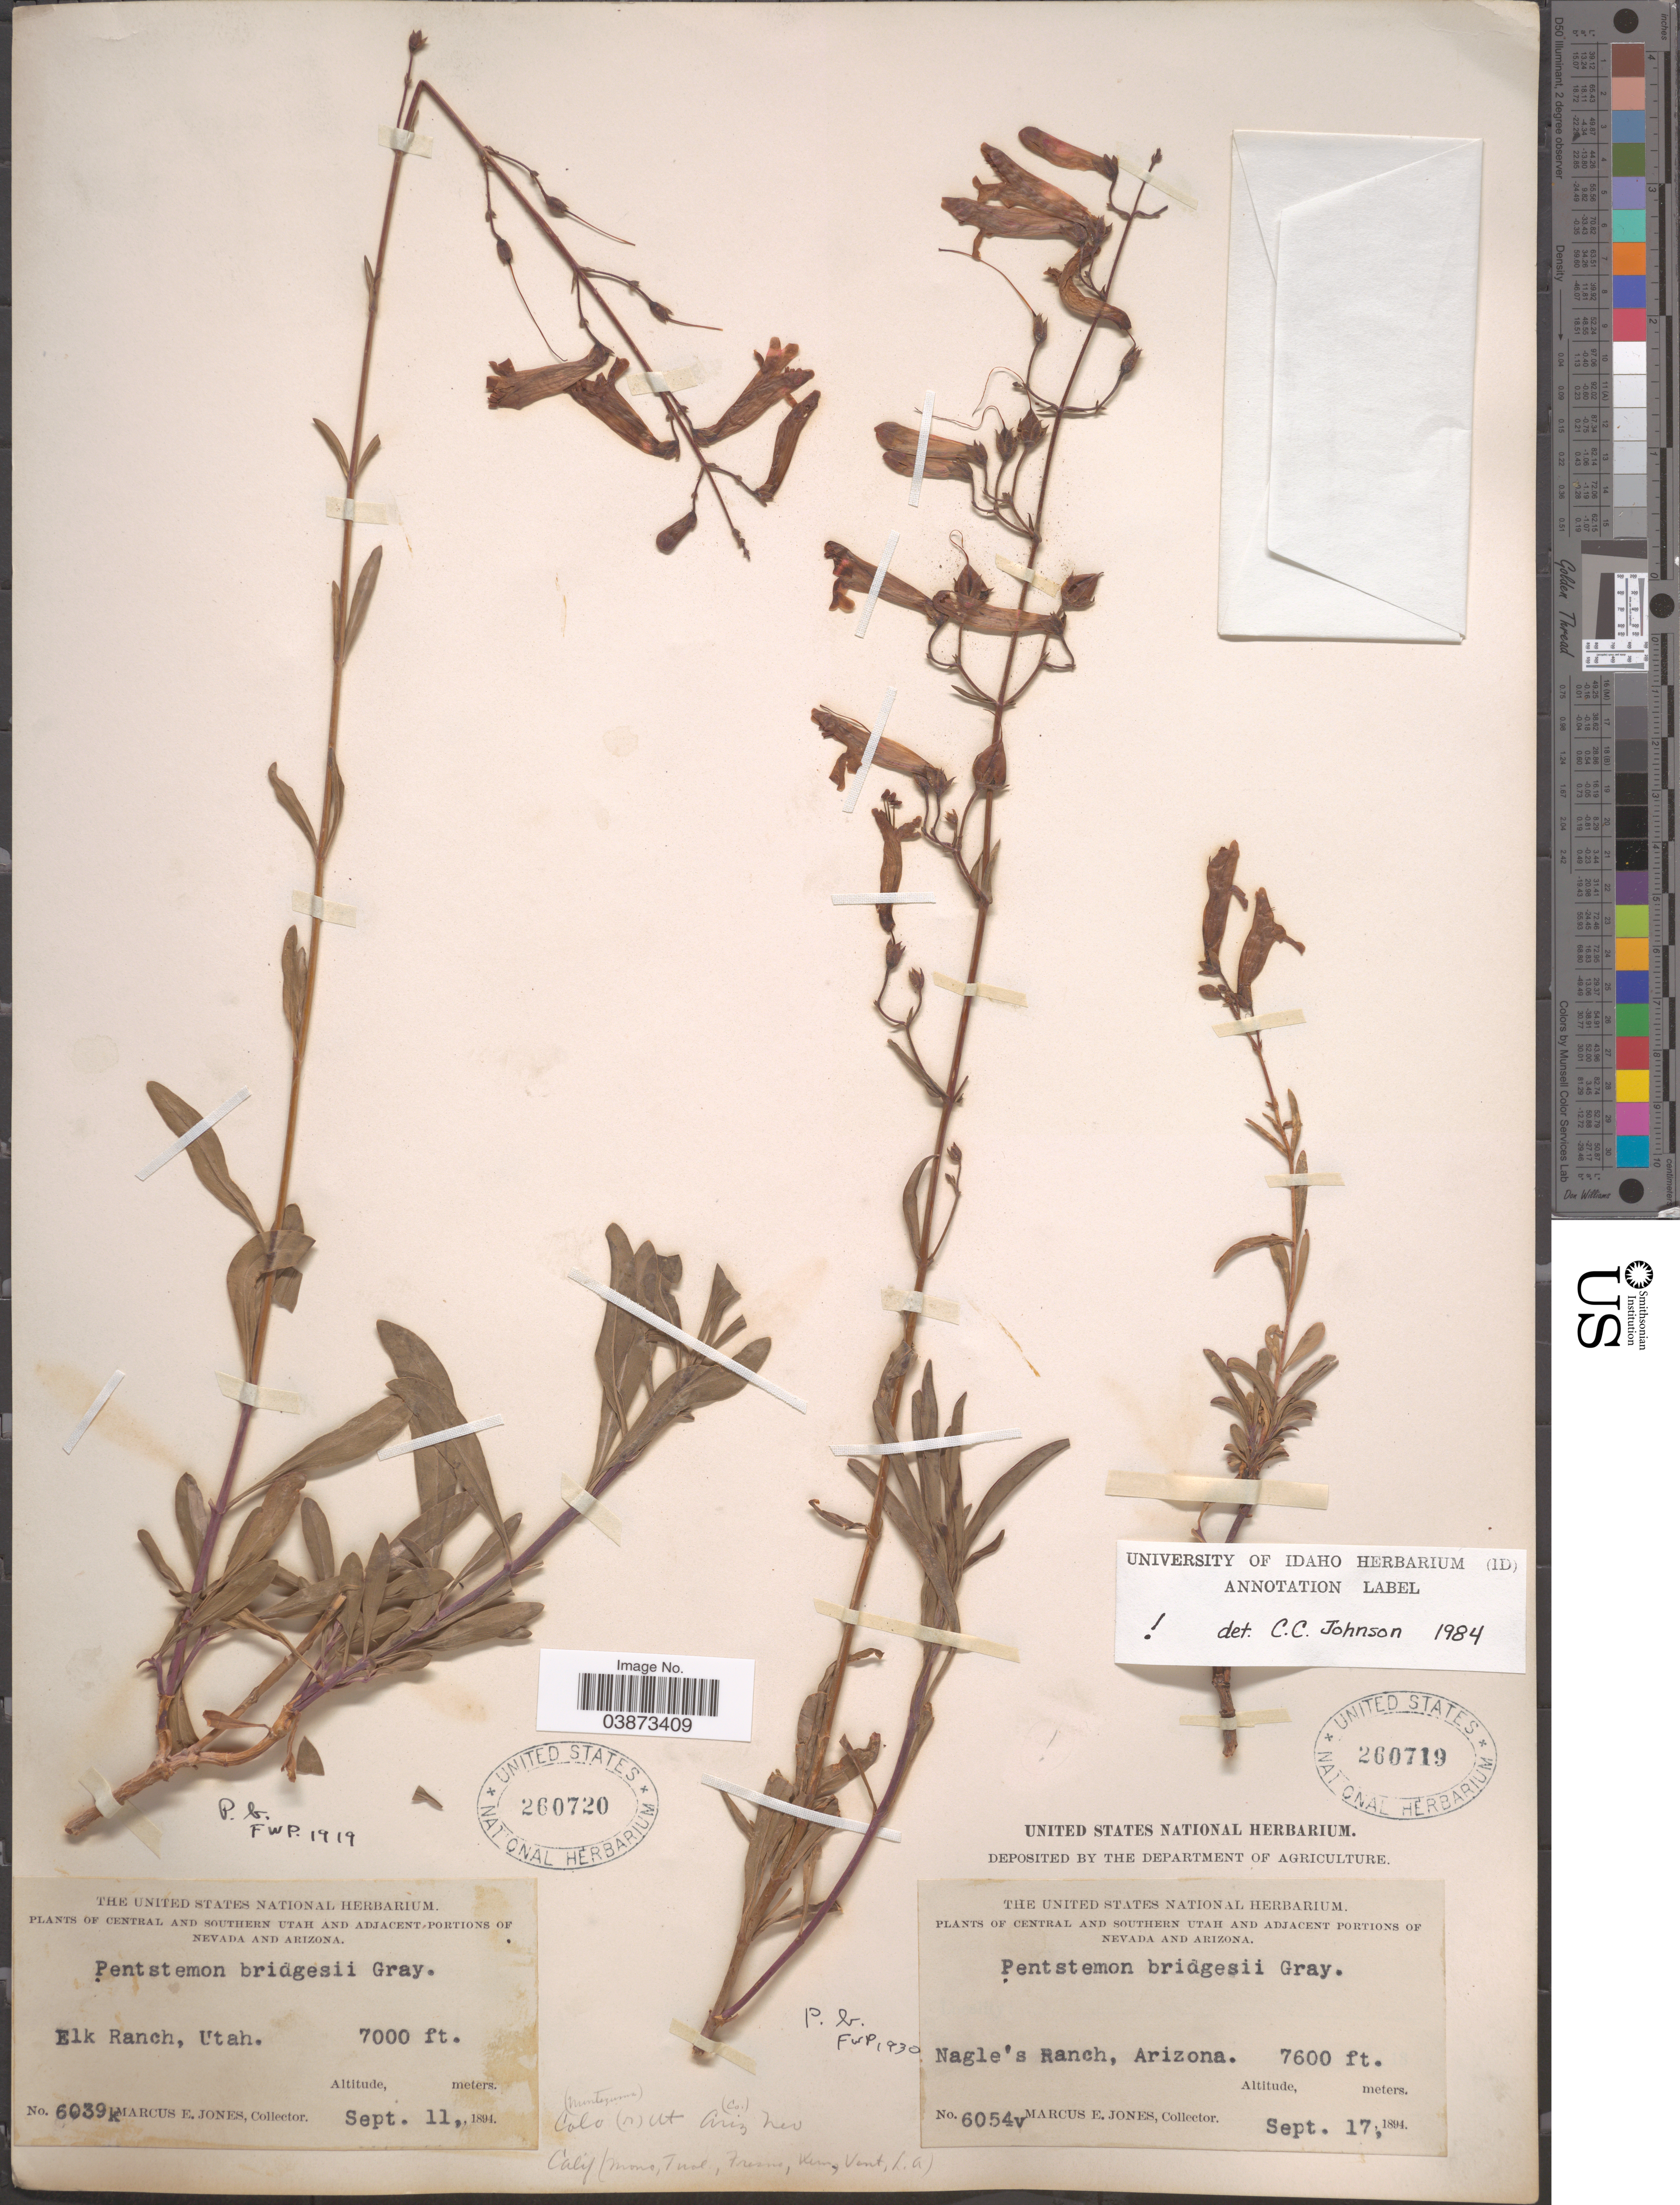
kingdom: Plantae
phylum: Tracheophyta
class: Magnoliopsida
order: Lamiales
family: Plantaginaceae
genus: Penstemon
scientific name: Penstemon bridgesii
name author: A. Gray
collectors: M. E. Jones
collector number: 6054v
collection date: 1894-09-17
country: United States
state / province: Arizona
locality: Nagle's Ranch.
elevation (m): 2316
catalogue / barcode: US 260719-2